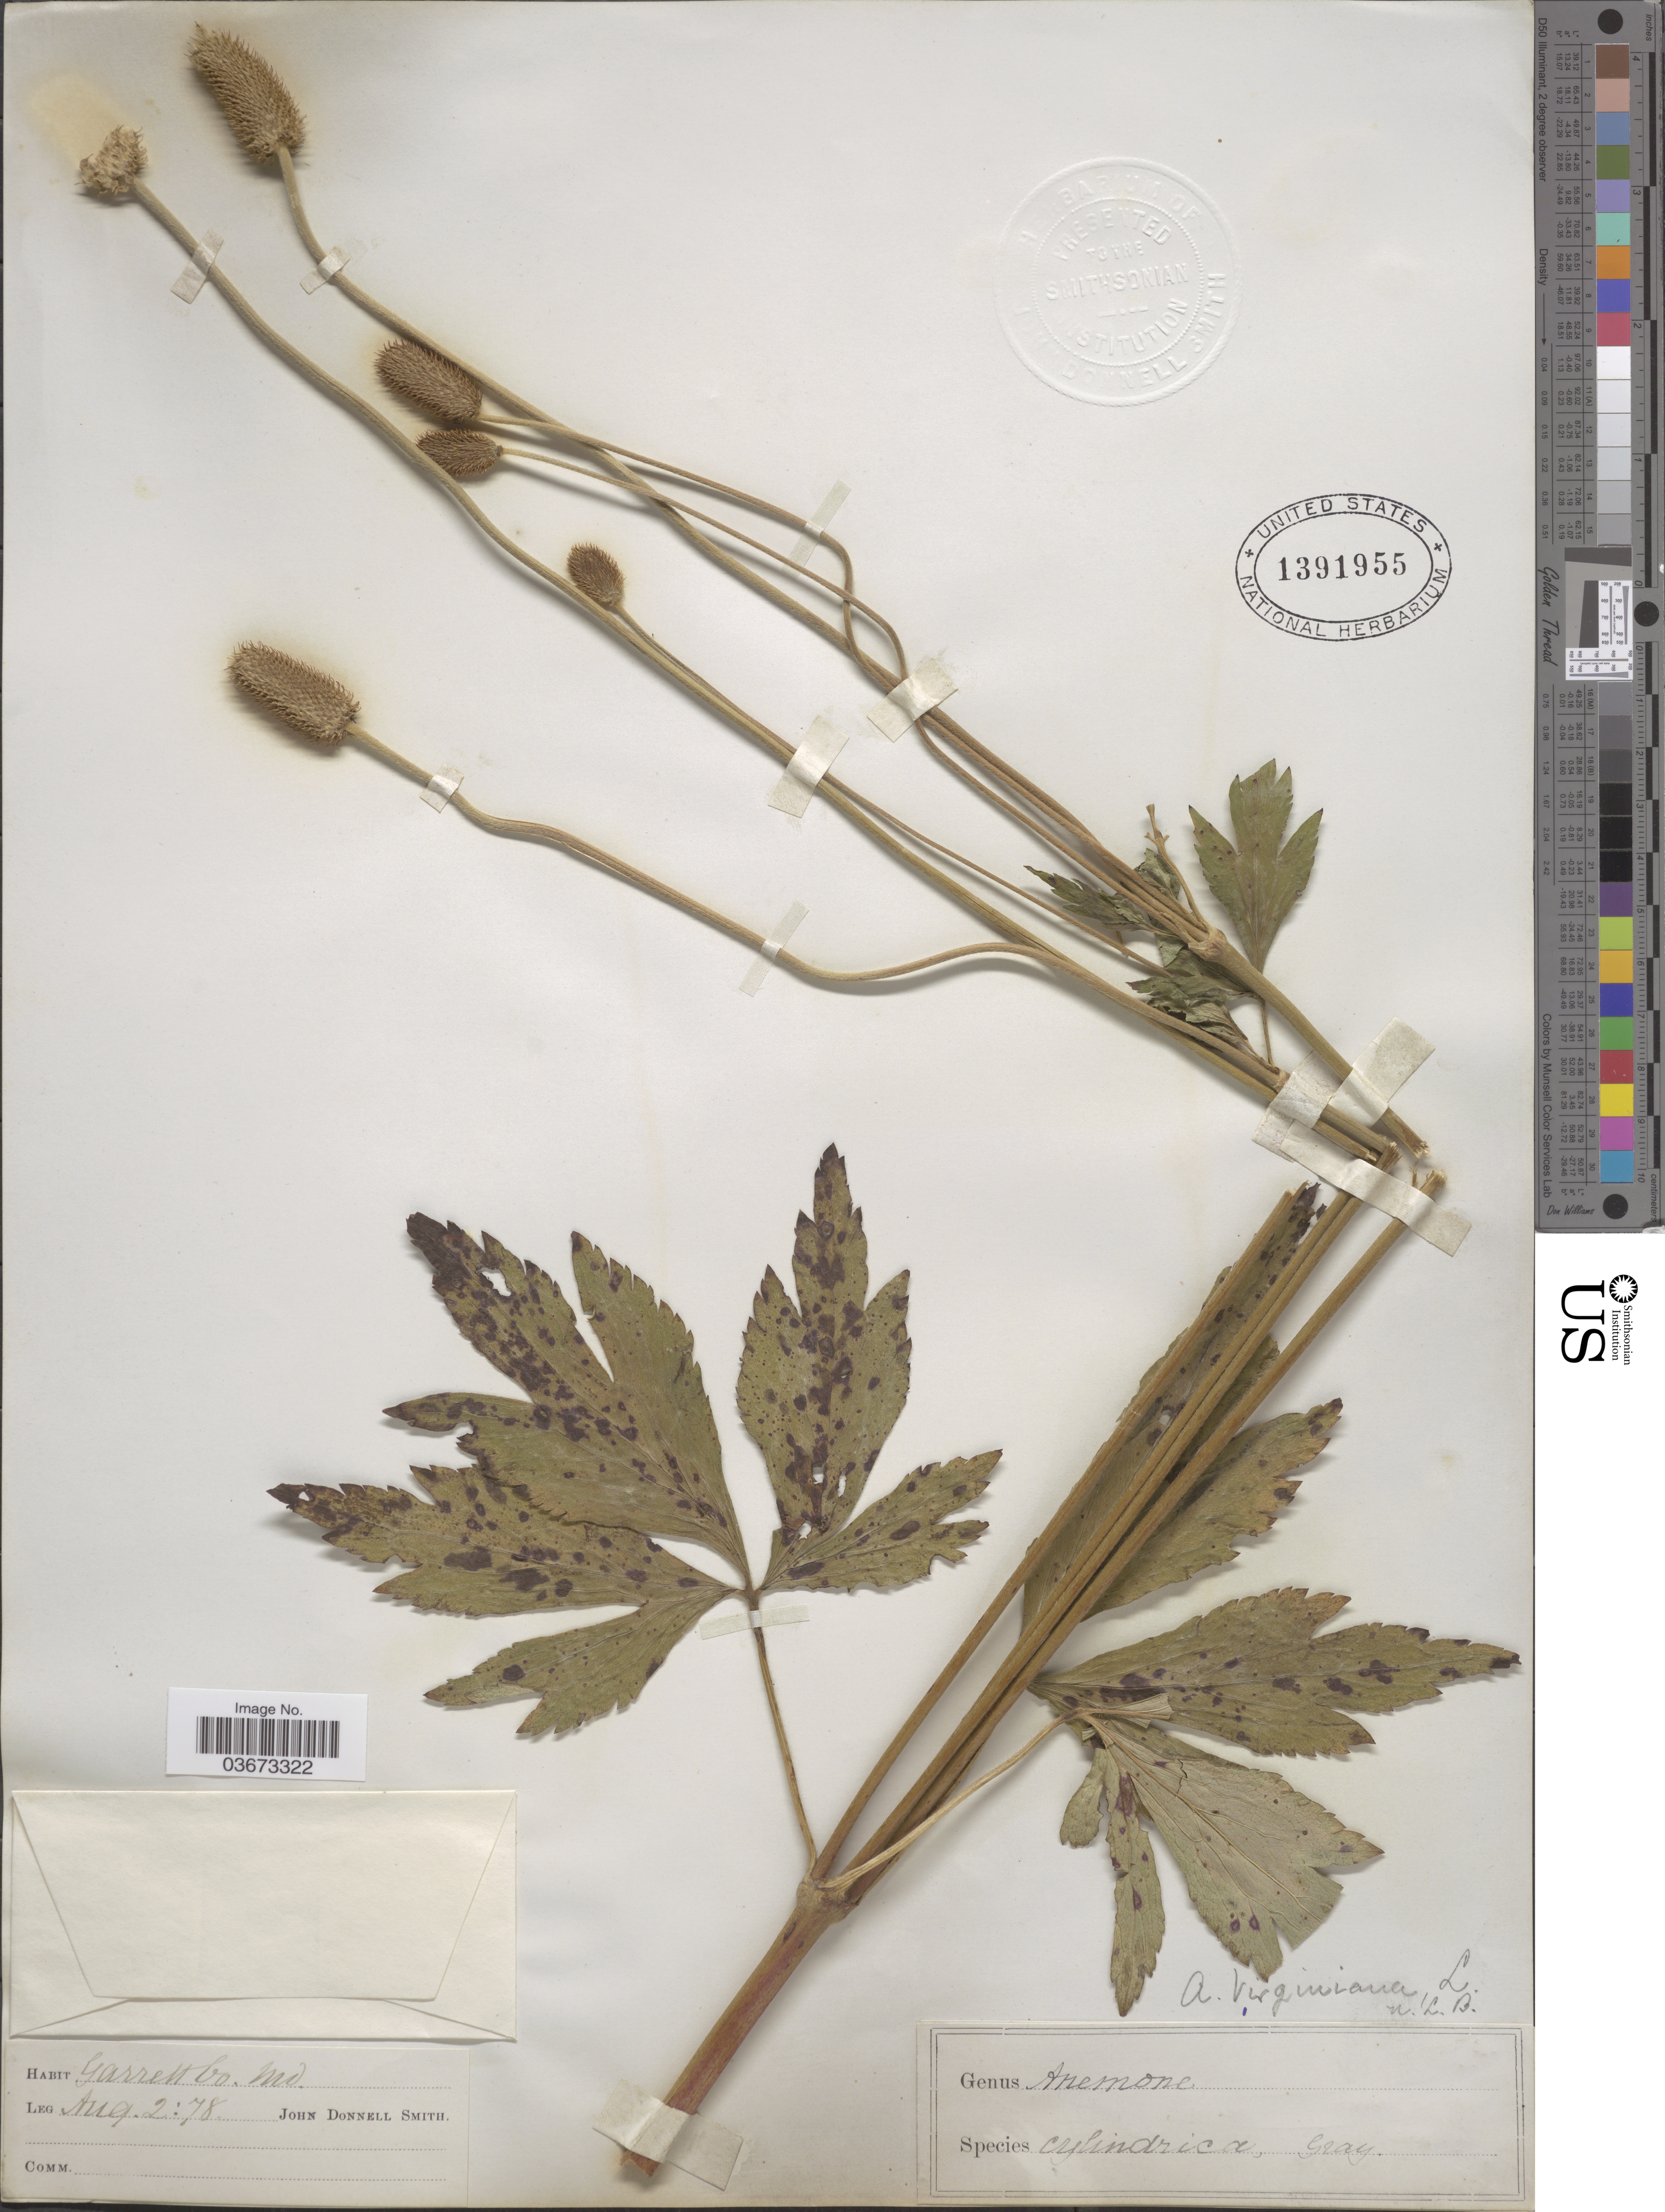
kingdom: Plantae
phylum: Tracheophyta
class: Magnoliopsida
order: Ranunculales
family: Ranunculaceae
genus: Anemone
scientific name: Anemone virginiana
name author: L.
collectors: J. Donnell Smith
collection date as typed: Transcribed d/m/y: 2/8/78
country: United States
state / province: Maryland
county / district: Garrett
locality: Garrett Co.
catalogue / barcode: US 1391955